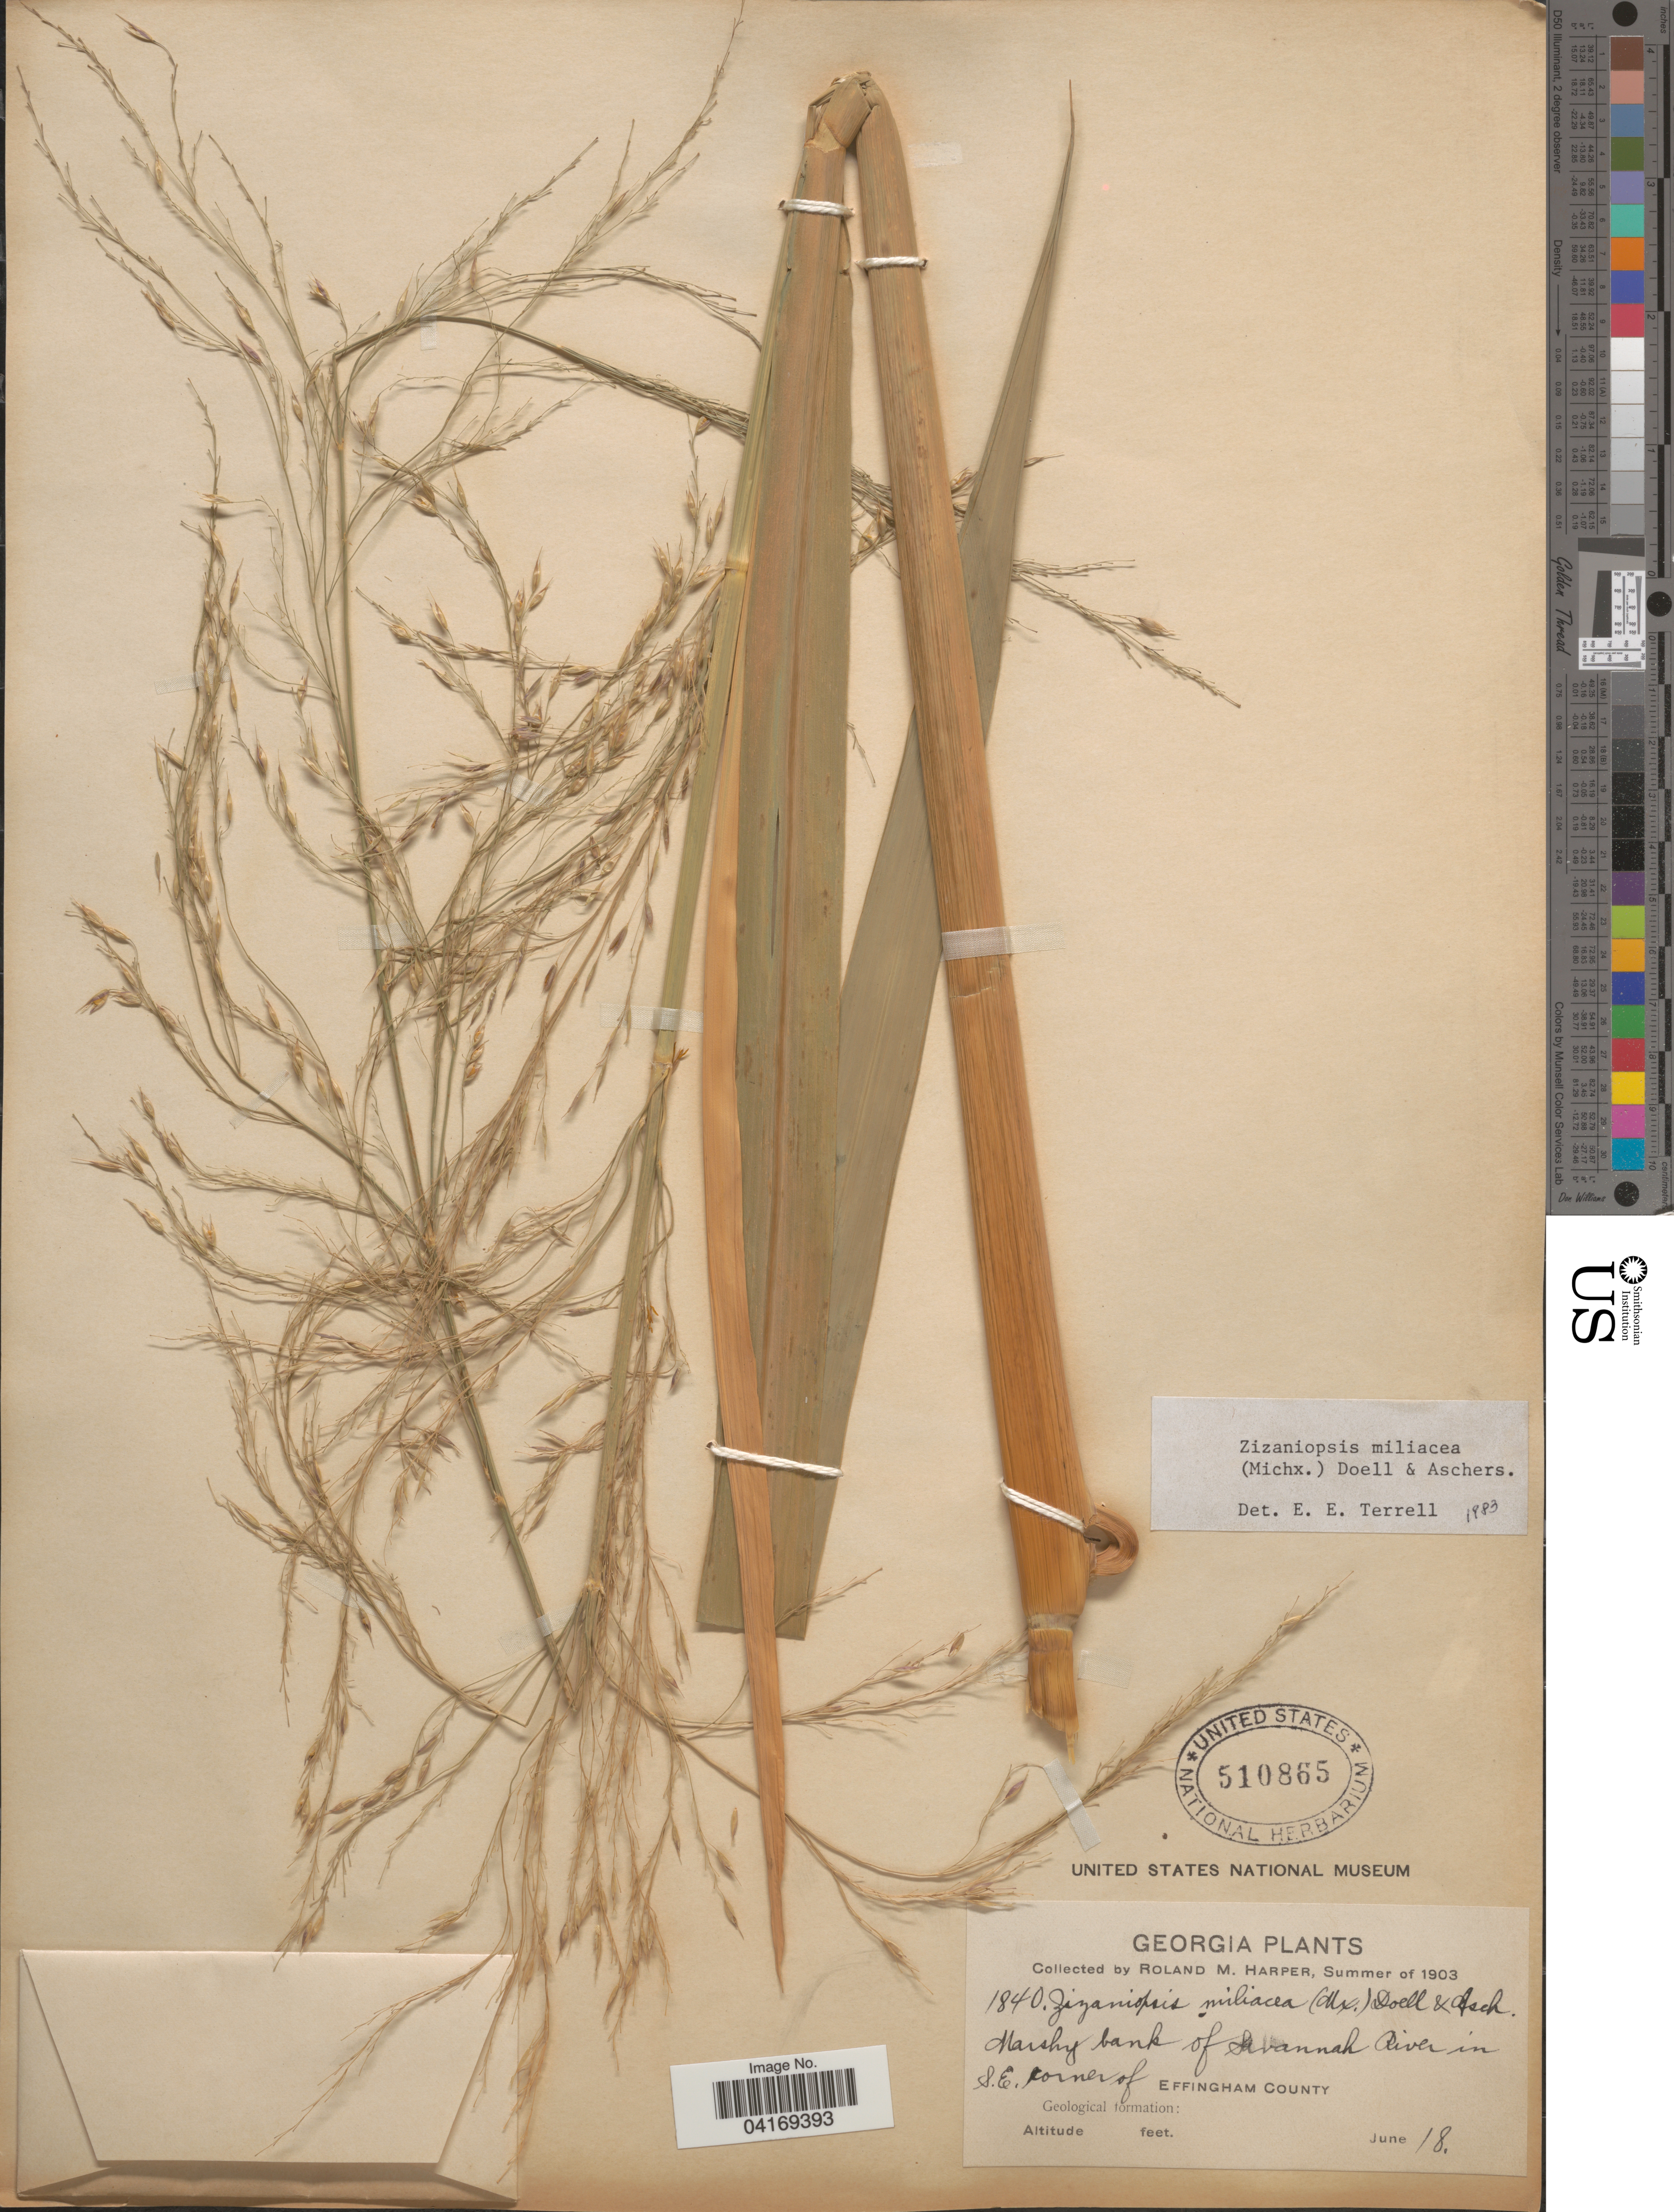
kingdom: Plantae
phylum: Tracheophyta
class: Liliopsida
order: Poales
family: Poaceae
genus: Zizaniopsis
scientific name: Zizaniopsis miliacea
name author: (Michx.) Döll & Asch.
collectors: R. M. Harper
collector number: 1840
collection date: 1903-06-18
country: United States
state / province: Georgia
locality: Marshy bank of Savannah River in S. E. corner of Effingham County.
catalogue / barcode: US 510865